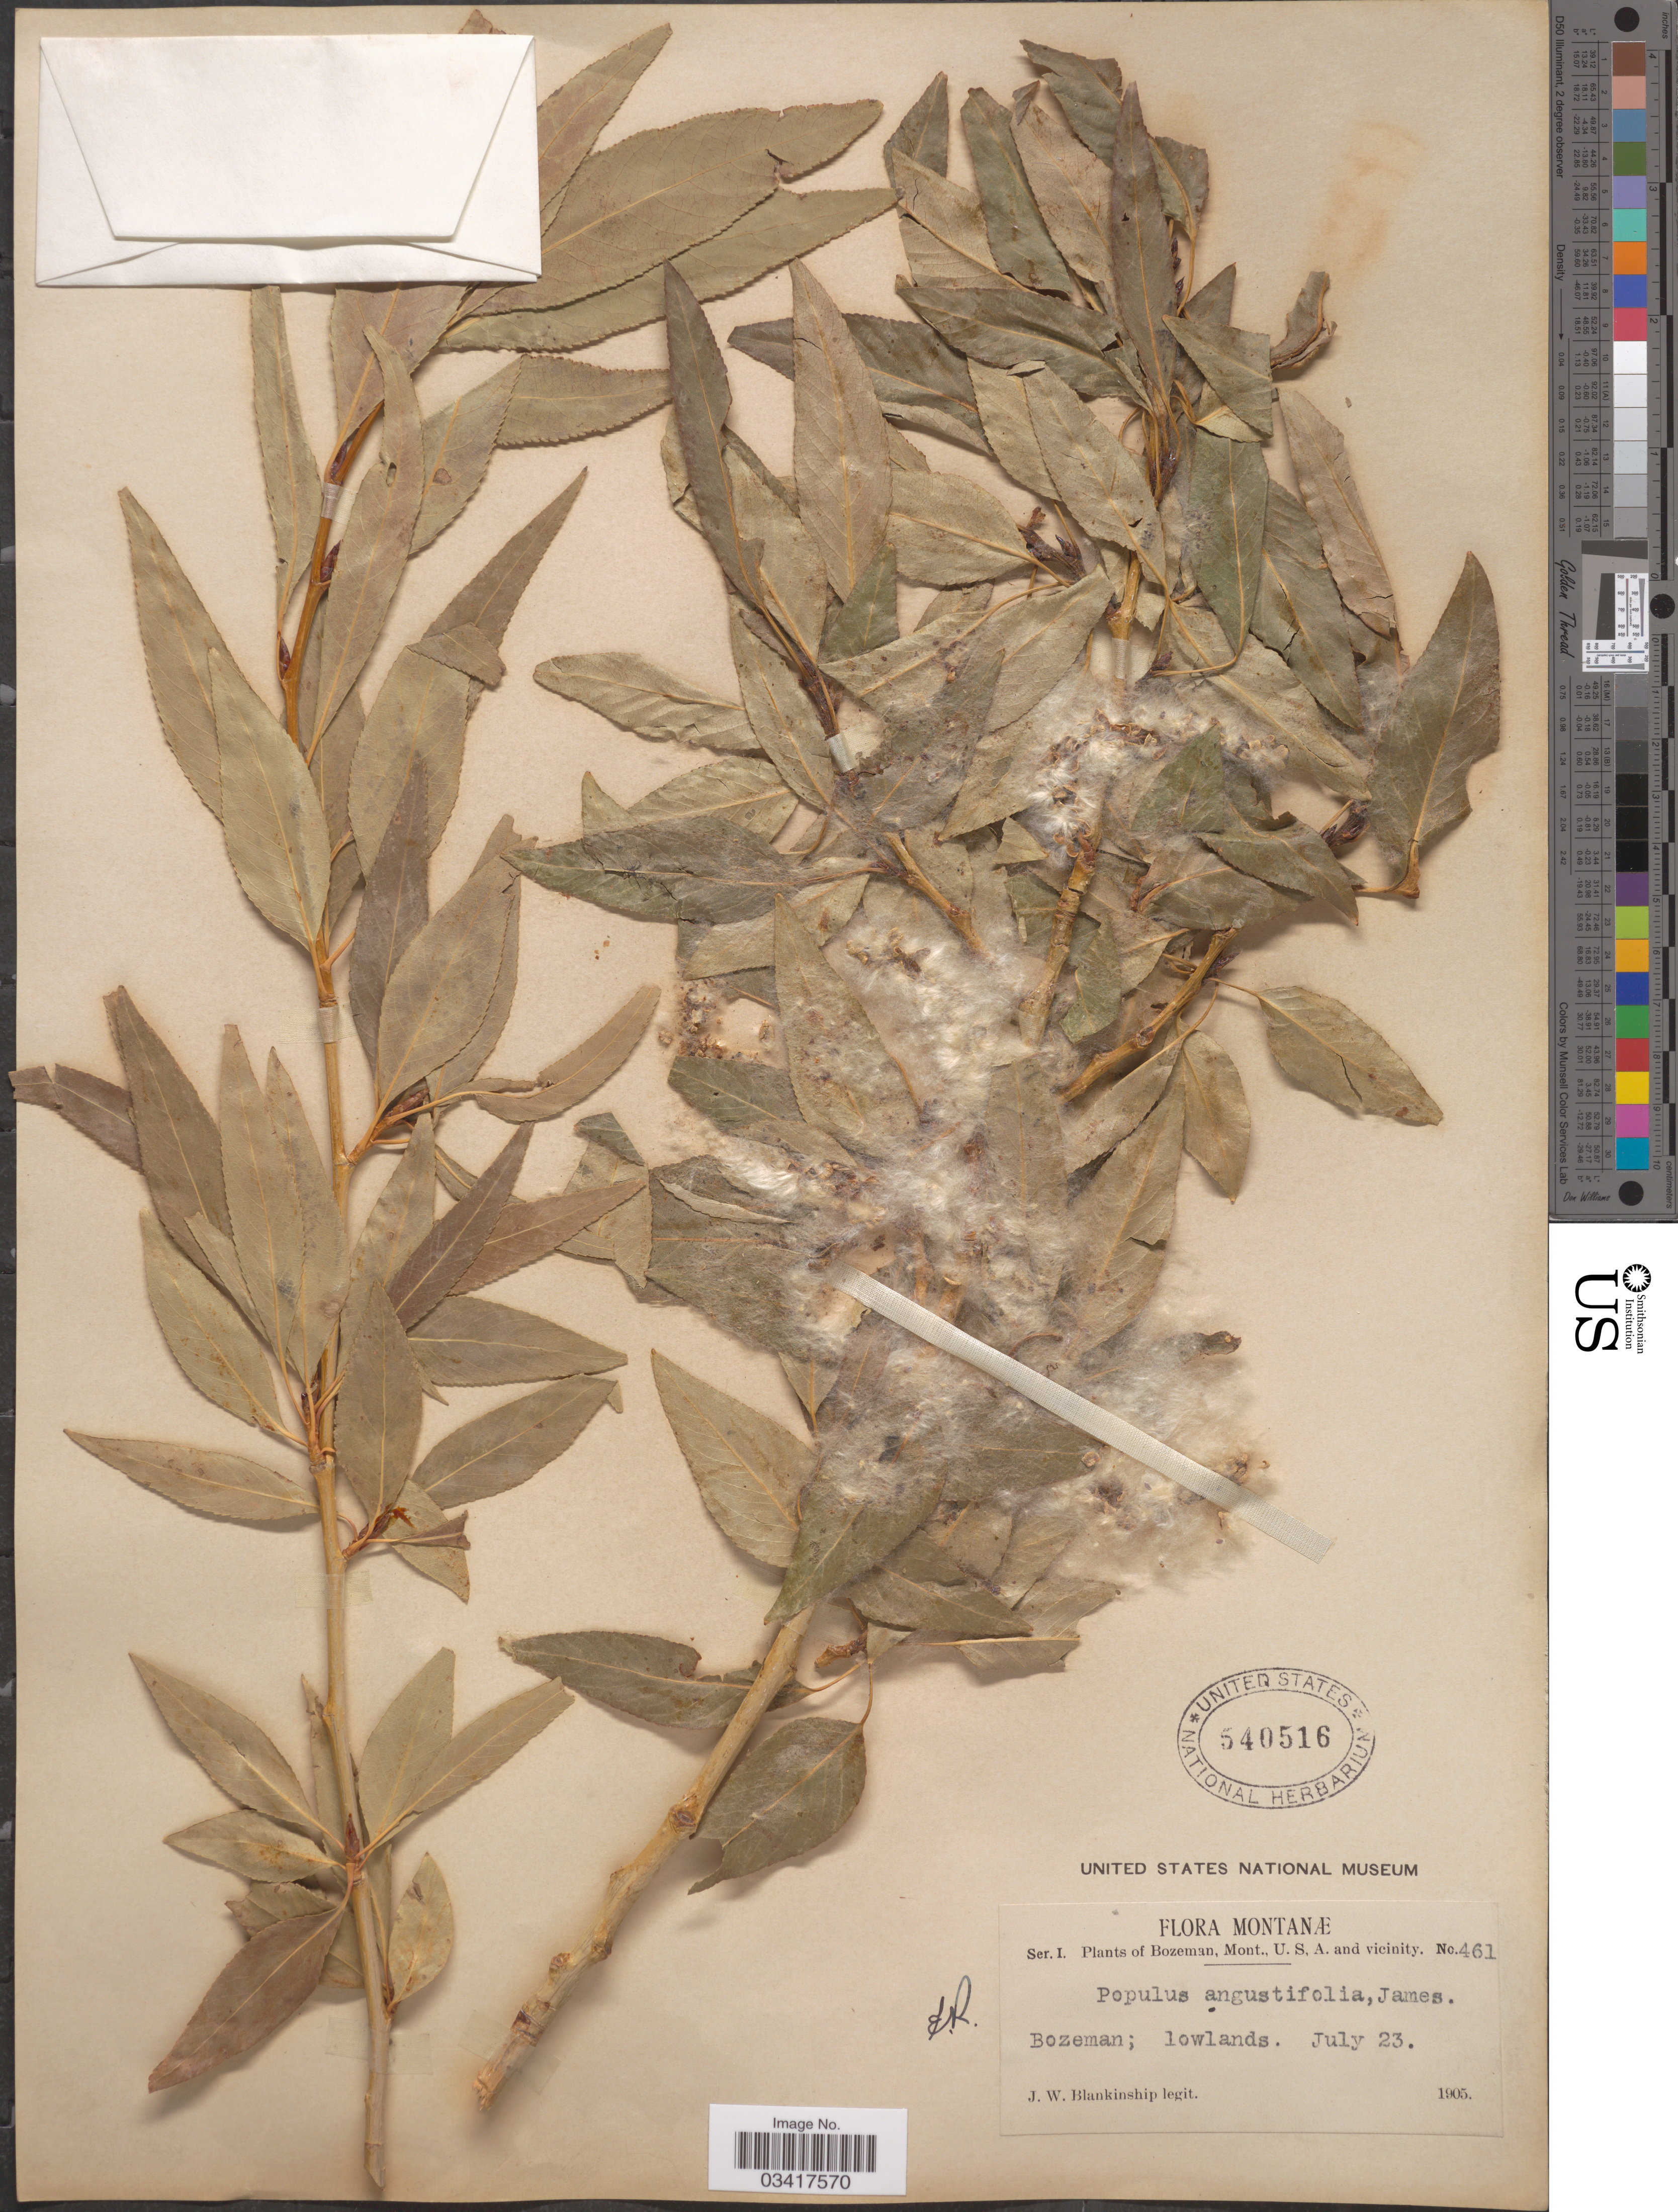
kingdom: Plantae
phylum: Tracheophyta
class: Magnoliopsida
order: Malpighiales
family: Salicaceae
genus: Populus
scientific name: Populus angustifolia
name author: E. James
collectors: J. W. Blankinship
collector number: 461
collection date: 1905-07-23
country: United States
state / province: Montana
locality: Bozeman, and vicinity. Bozeman; lowlands.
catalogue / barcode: US 540516